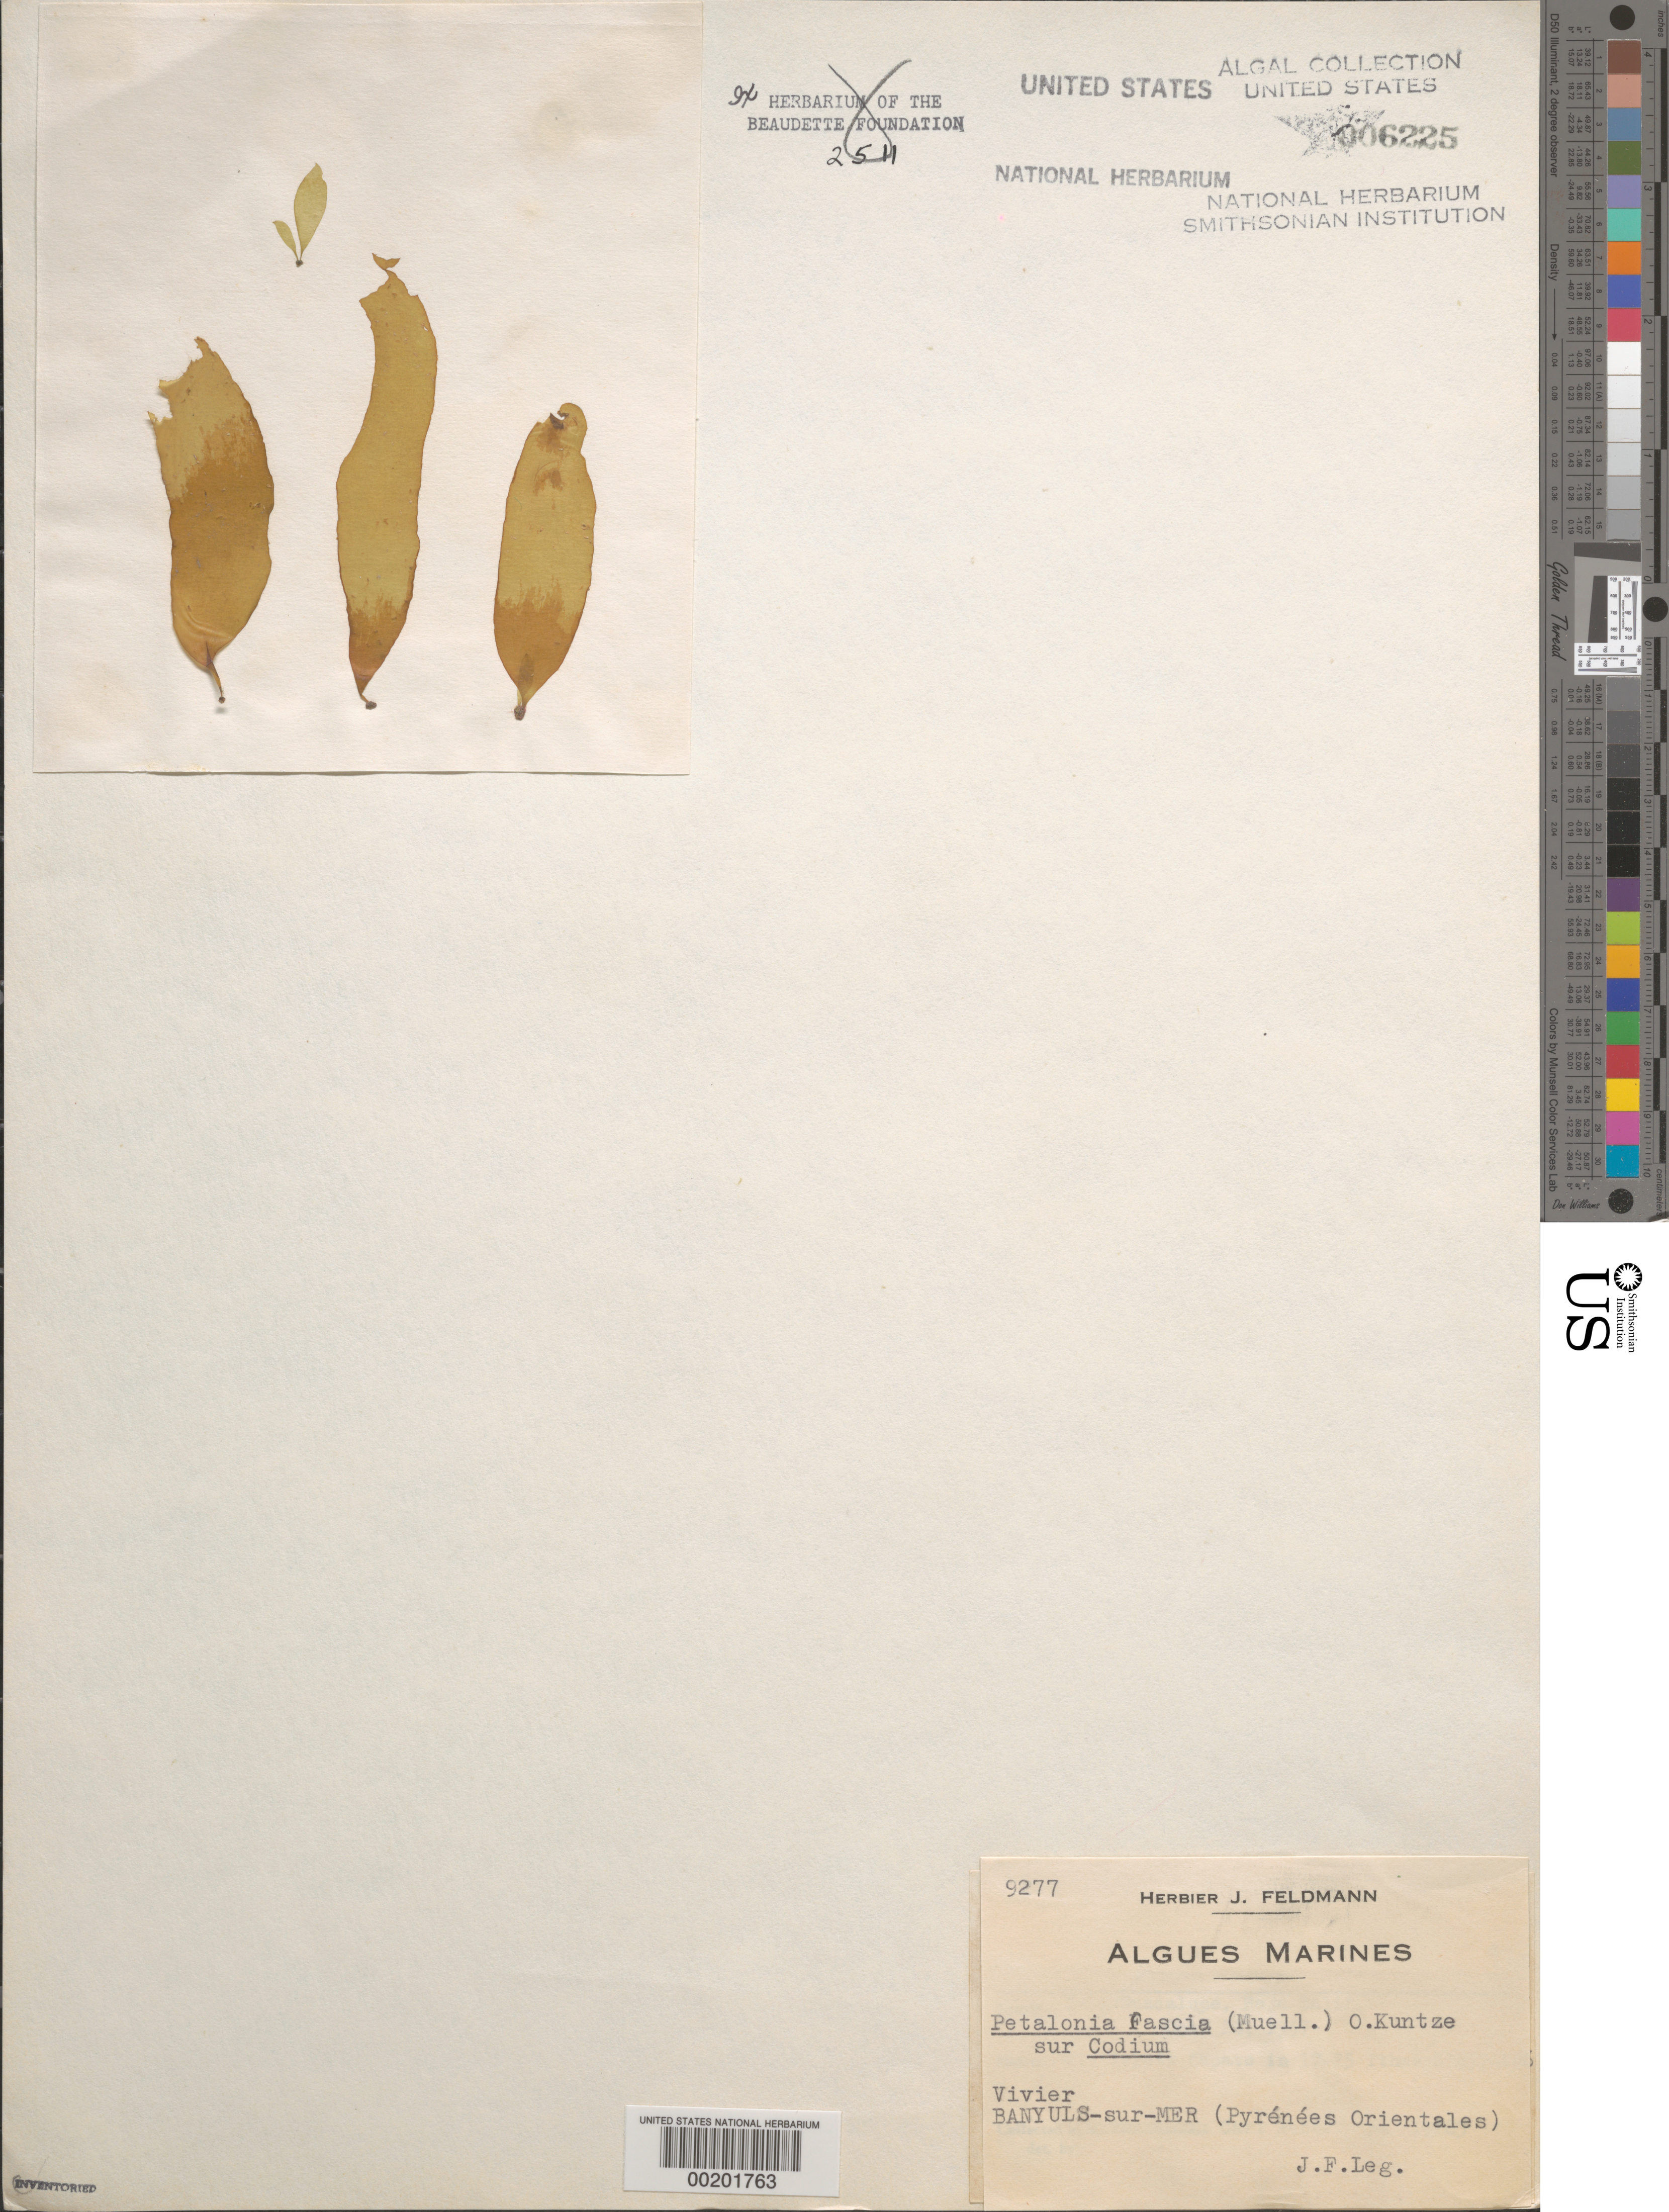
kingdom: Chromista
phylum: Ochrophyta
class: Phaeophyceae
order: Scytosiphonales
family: Scytosiphonaceae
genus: Petalonia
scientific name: Petalonia fascia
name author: (O.F. Müller) Kuntze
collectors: J. Feldmann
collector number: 9277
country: France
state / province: Occitanie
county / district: Pyrénées-Orientales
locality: Banyuls-sur-Mer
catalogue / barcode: US 6225